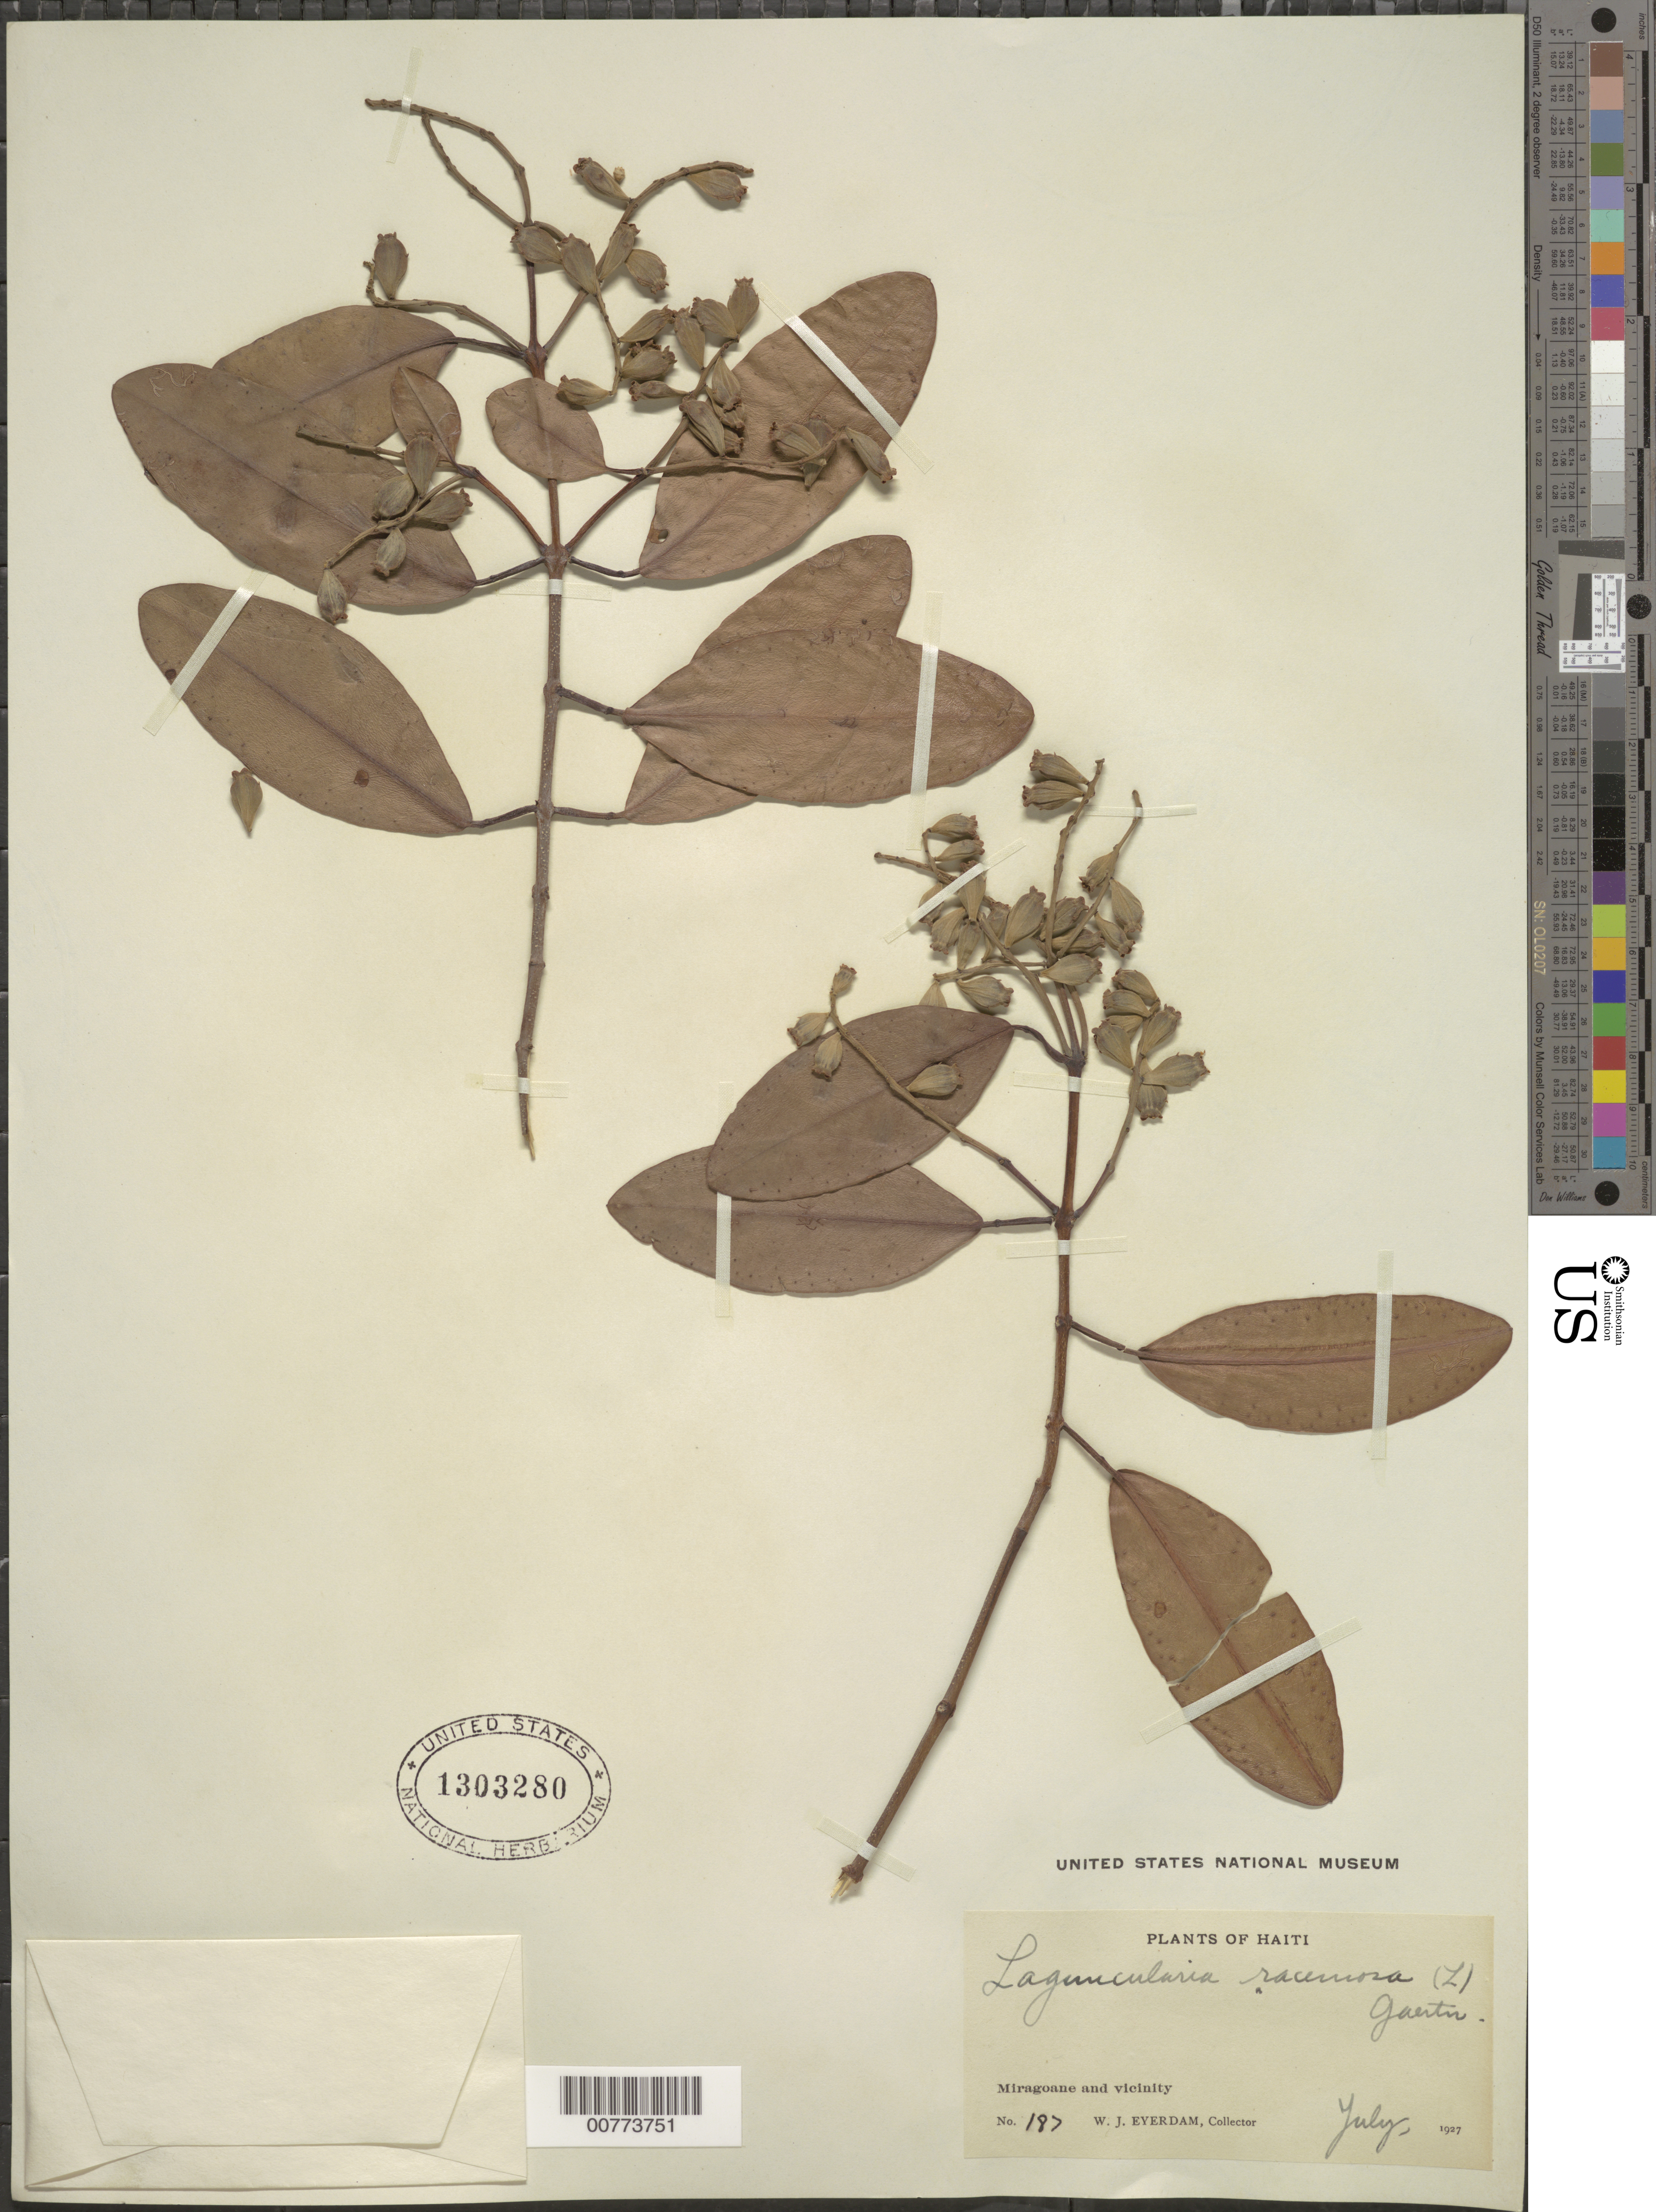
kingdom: Plantae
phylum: Tracheophyta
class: Magnoliopsida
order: Myrtales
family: Combretaceae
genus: Laguncularia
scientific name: Laguncularia racemosa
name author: (L.) C.F. Gaertn.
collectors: W. J. Eyerdam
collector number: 187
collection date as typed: Jul 1927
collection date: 1927-07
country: Haiti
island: Hispaniola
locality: Miragoane and vicinity.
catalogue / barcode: US 1303280